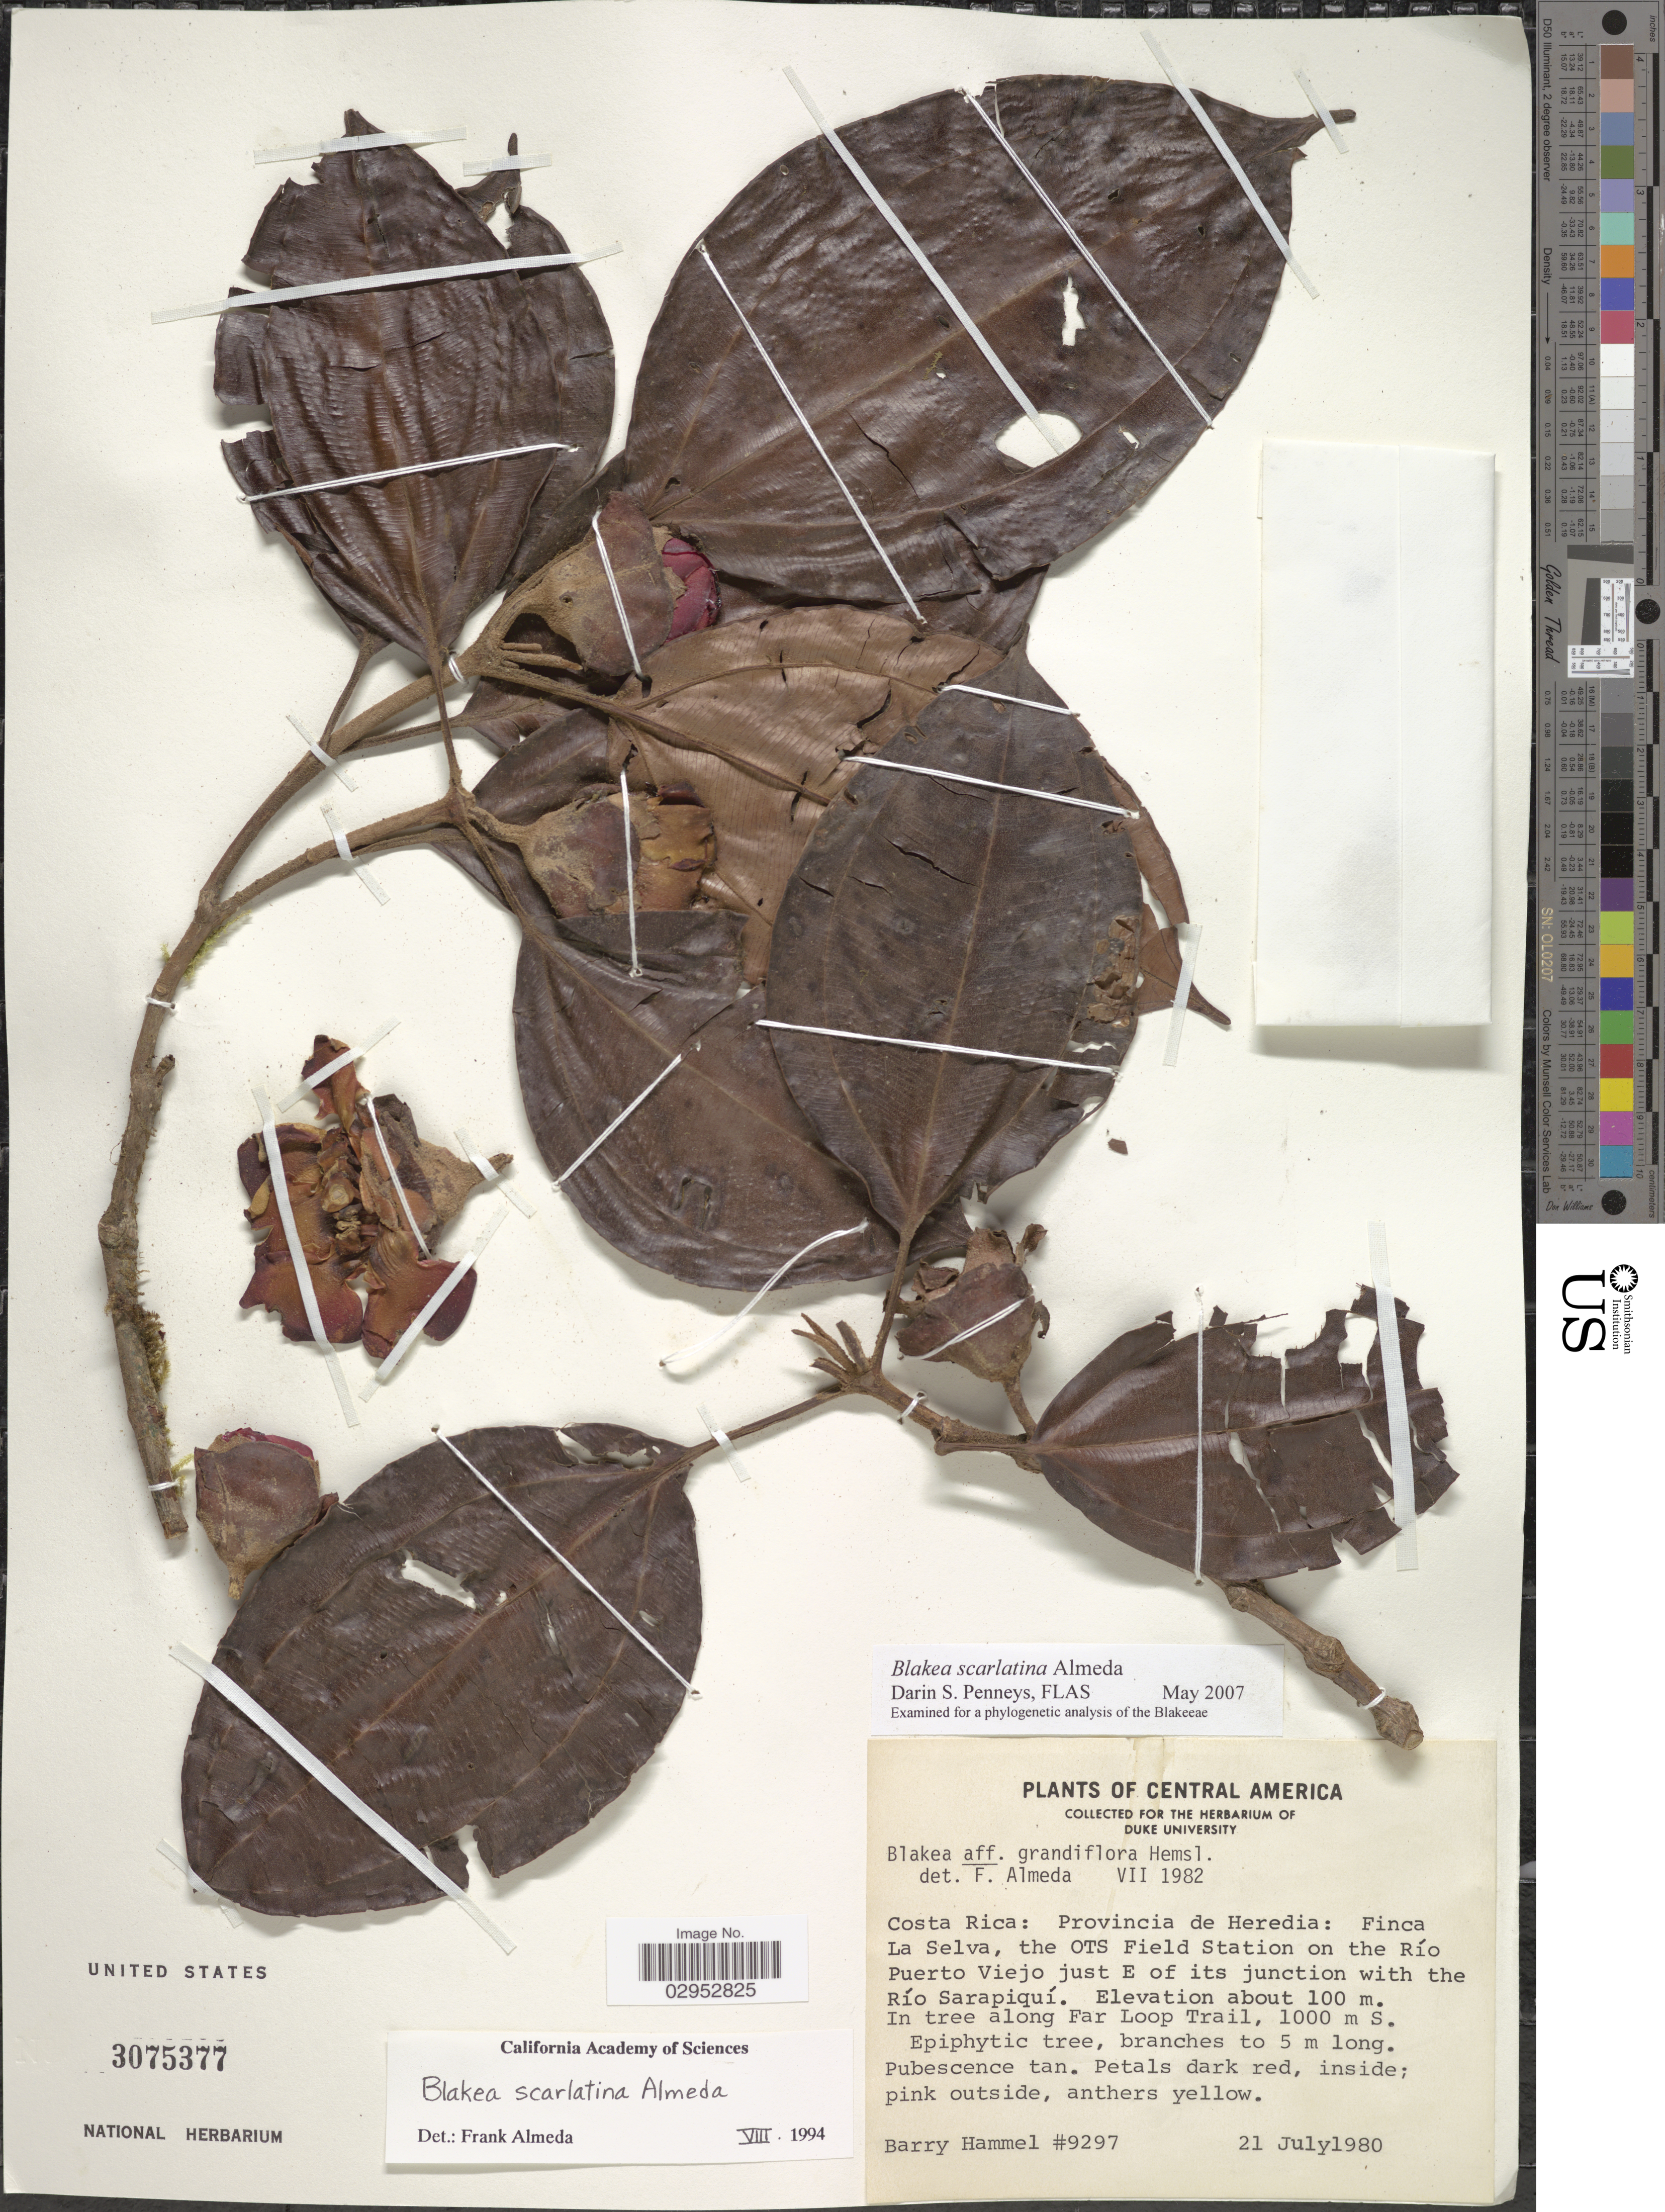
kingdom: Plantae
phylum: Tracheophyta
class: Magnoliopsida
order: Myrtales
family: Melastomataceae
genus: Blakea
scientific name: Blakea scarlatina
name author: Almeda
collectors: B. Hammel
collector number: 9297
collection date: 1980-07-21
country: Costa Rica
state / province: Heredia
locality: Provincia de Heredia: Finca La Selva, the OTS Field Station on the Río Puerto Viejo just E of its junction with the Río Sarapiquí. In tree along Far Loop Trail.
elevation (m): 100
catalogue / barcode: US 3075377